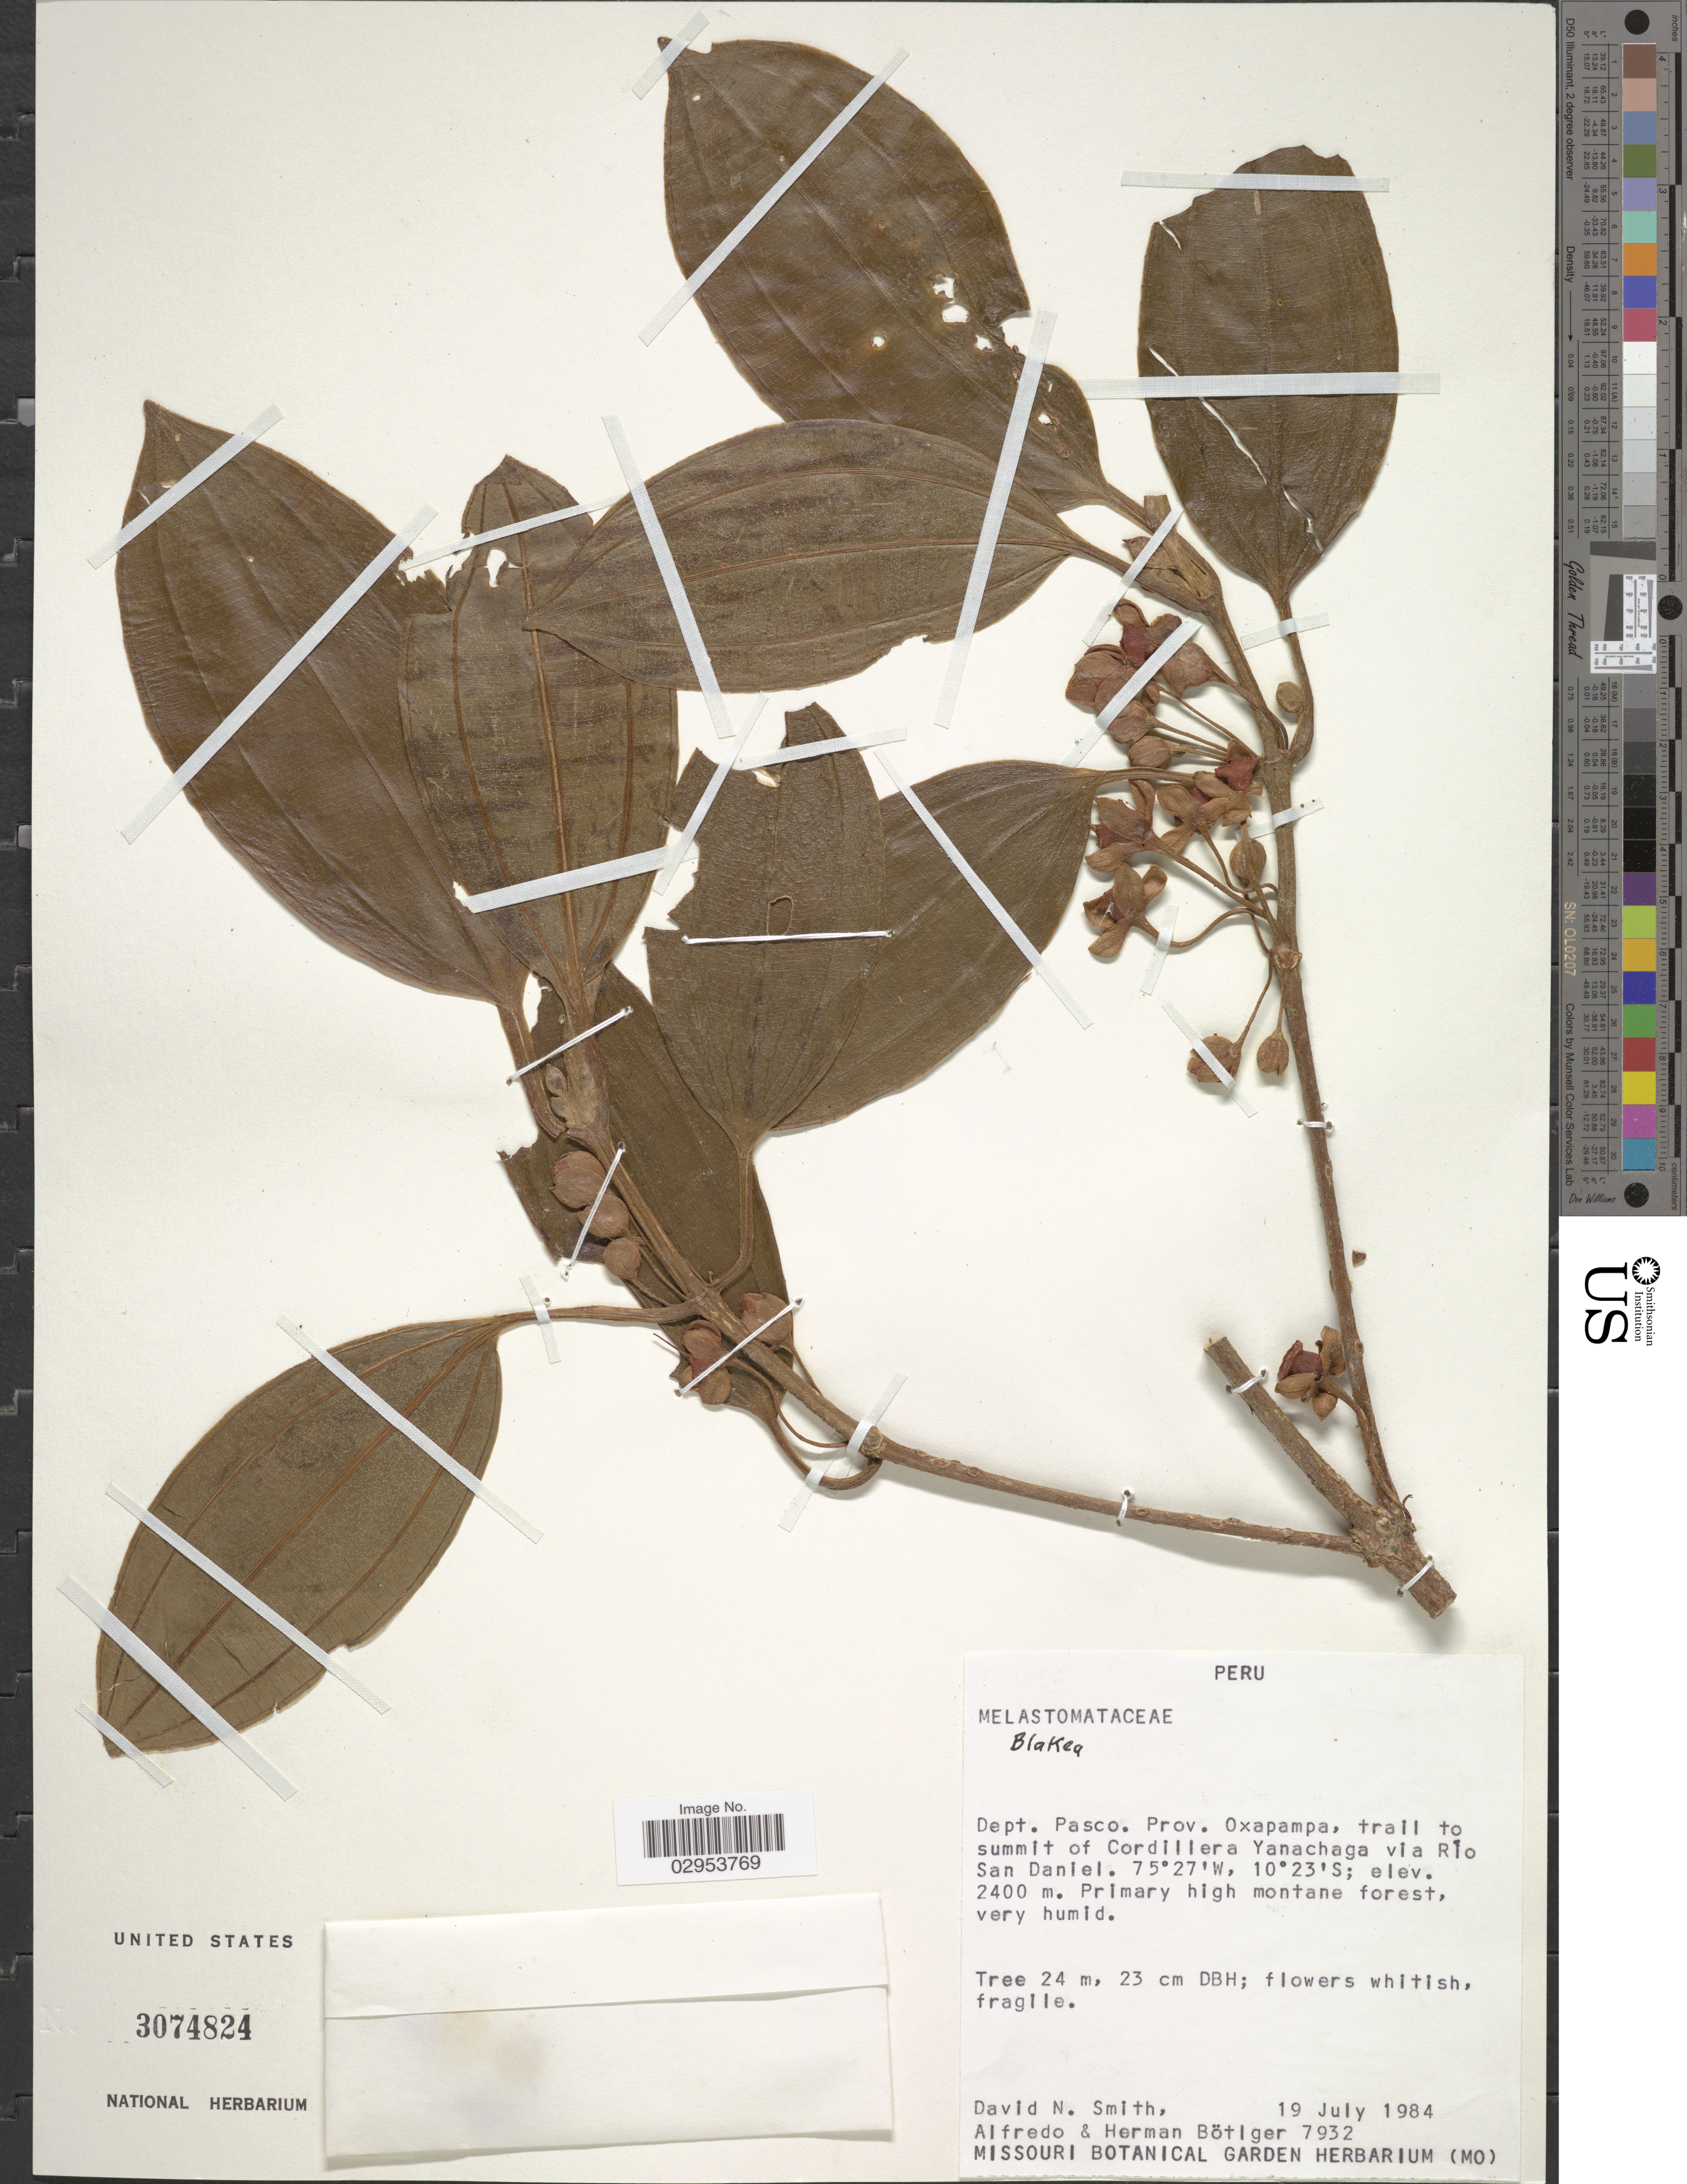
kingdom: Plantae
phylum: Tracheophyta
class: Magnoliopsida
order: Myrtales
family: Melastomataceae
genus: Blakea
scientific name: Blakea quadriflora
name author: Gleason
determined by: Michelangeli, F. A.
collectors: D. Smith, A. Bötiger & H. Bötiger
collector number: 7932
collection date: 1984-07-19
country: Peru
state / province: Pasco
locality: Dept. Pasco. Prov. Oxapampa, trail to summit of Cordillera Yanachaga via Río San Daniel.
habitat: Primarily high montane forest, very humid.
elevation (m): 2400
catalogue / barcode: US 3074824